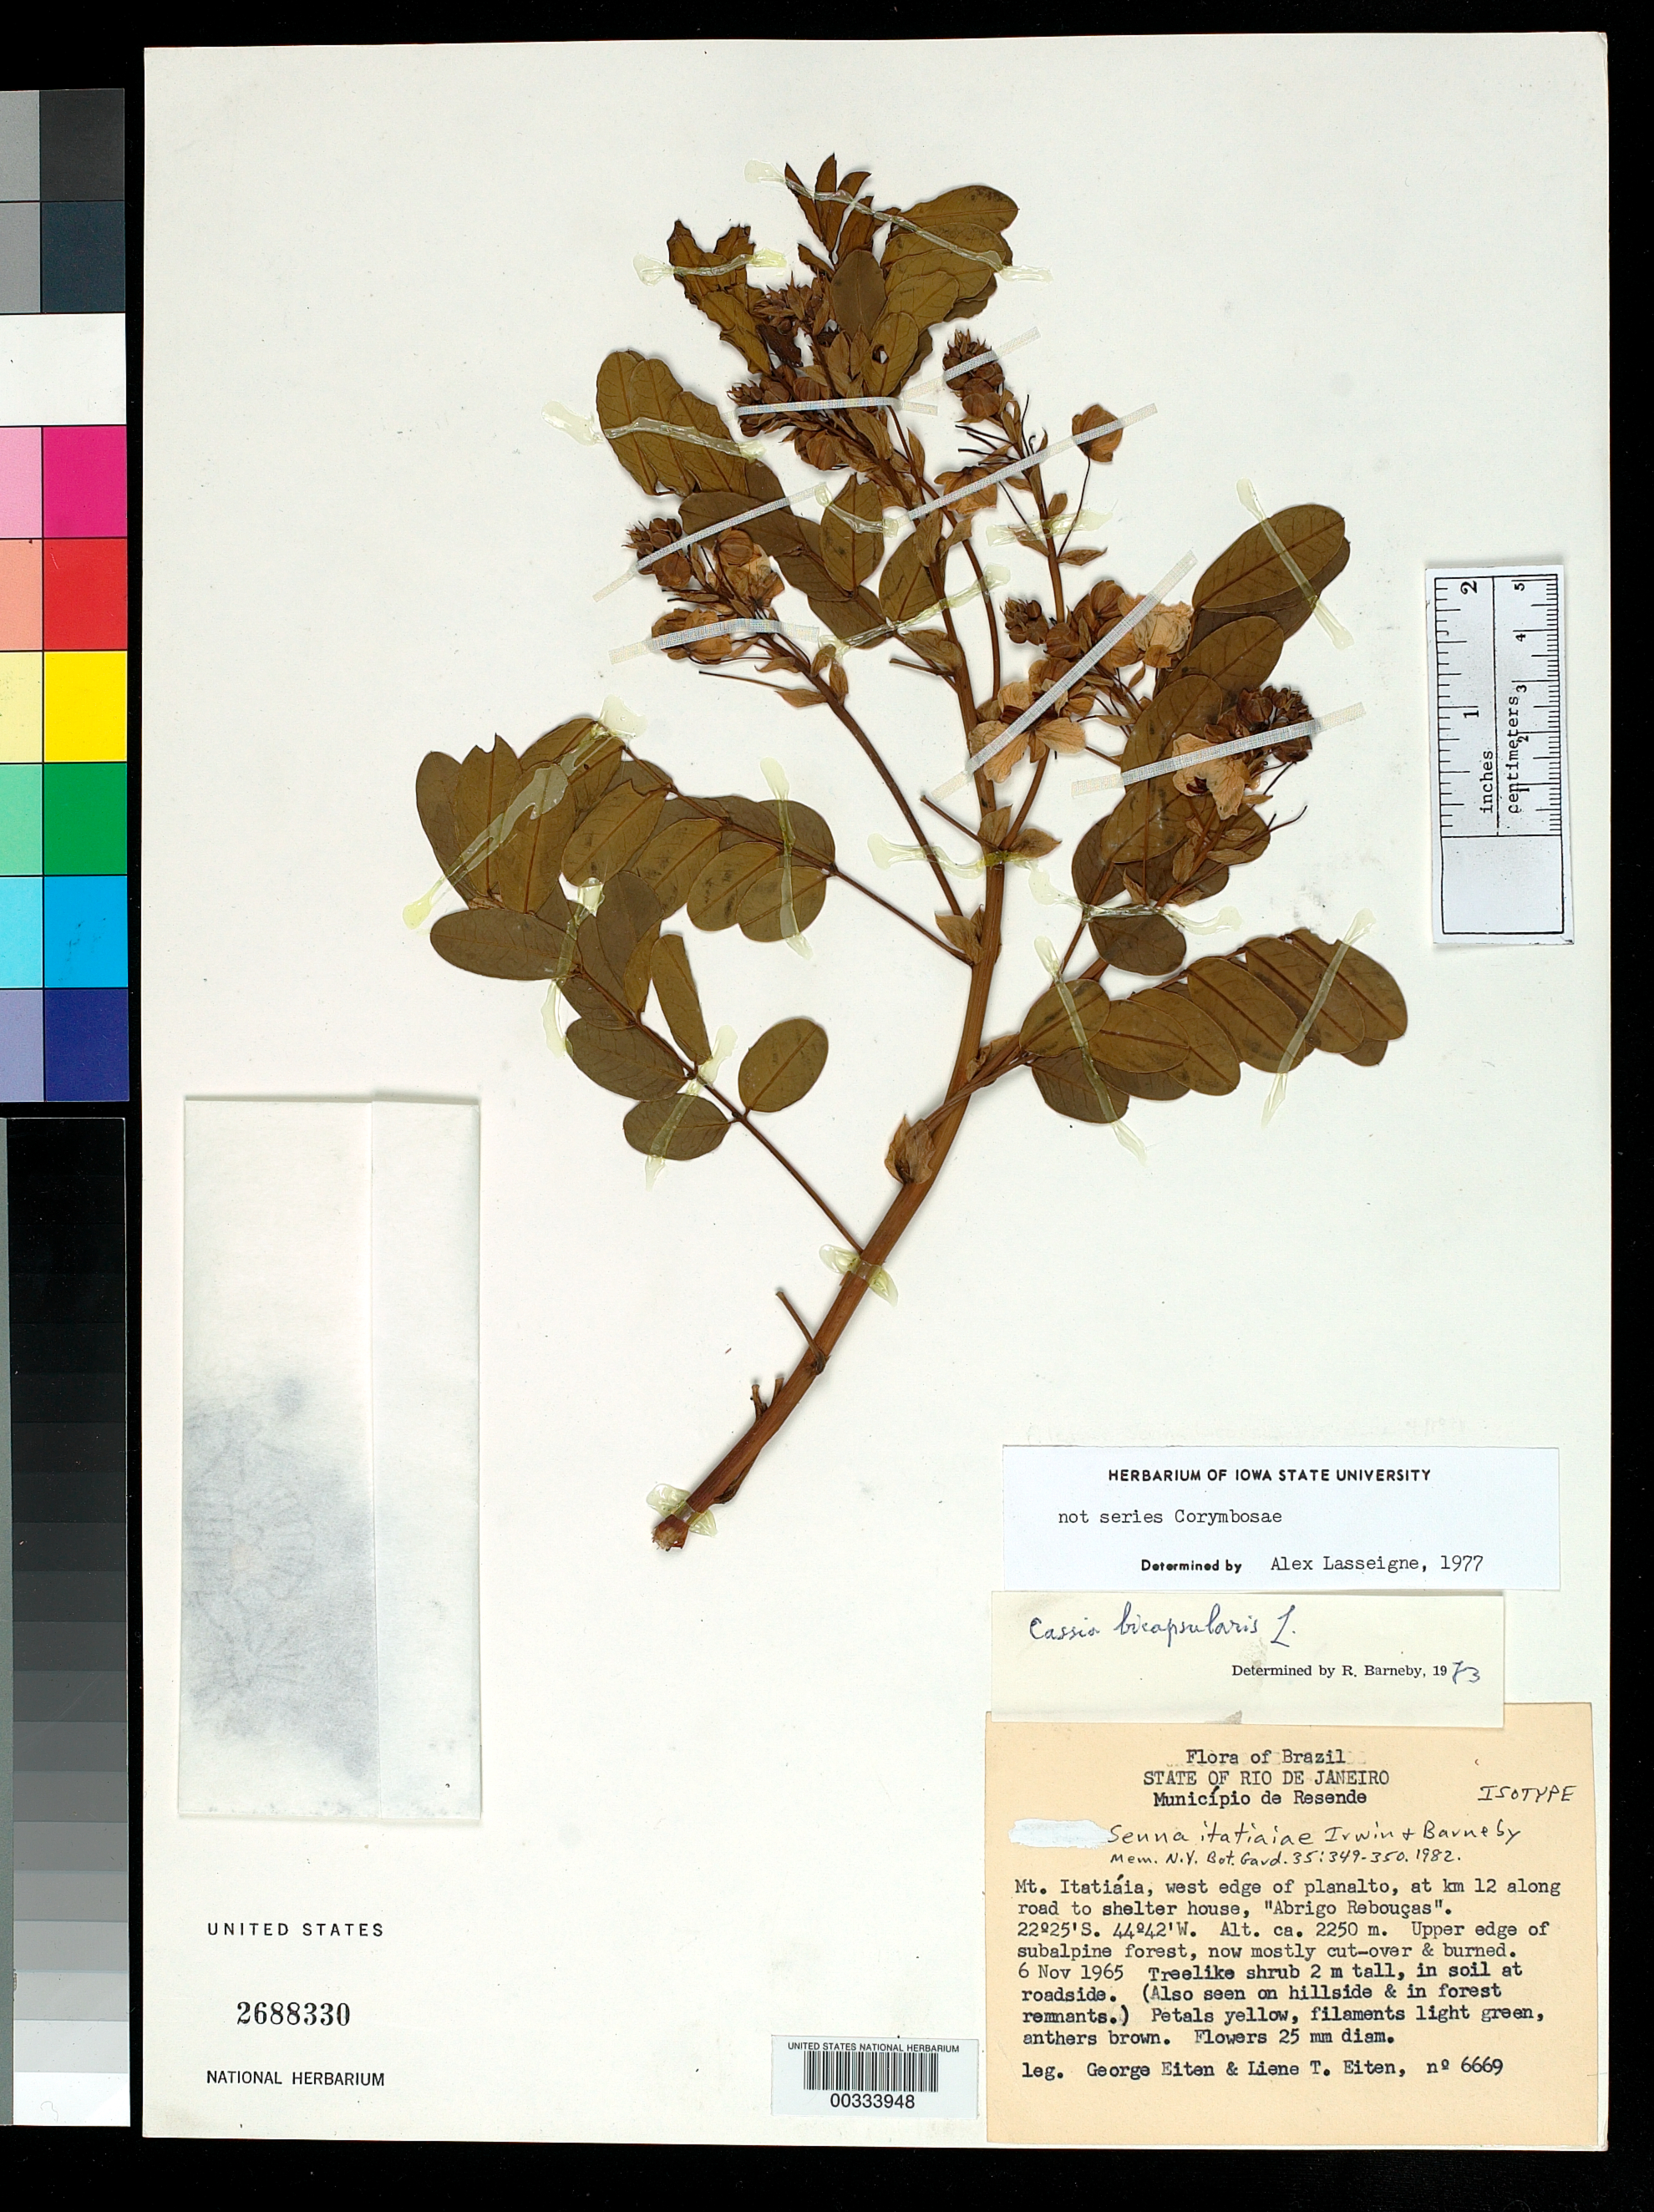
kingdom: Plantae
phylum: Tracheophyta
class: Magnoliopsida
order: Fabales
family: Fabaceae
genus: Senna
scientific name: Senna itatiaiae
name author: H.S. Irwin & Barneby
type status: Isotype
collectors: G. Eiten & L. T. Eiten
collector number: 6669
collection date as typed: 06 Nov 1965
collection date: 1965-11-06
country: Brazil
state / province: Rio de Janeiro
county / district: Resende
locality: Mt. Itatiaia, W edge of Planalto, at km 12 along road to shelter house.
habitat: Upper edge of subalpine forest, now mostly cut over and burned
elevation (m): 2250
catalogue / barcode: US 2688330